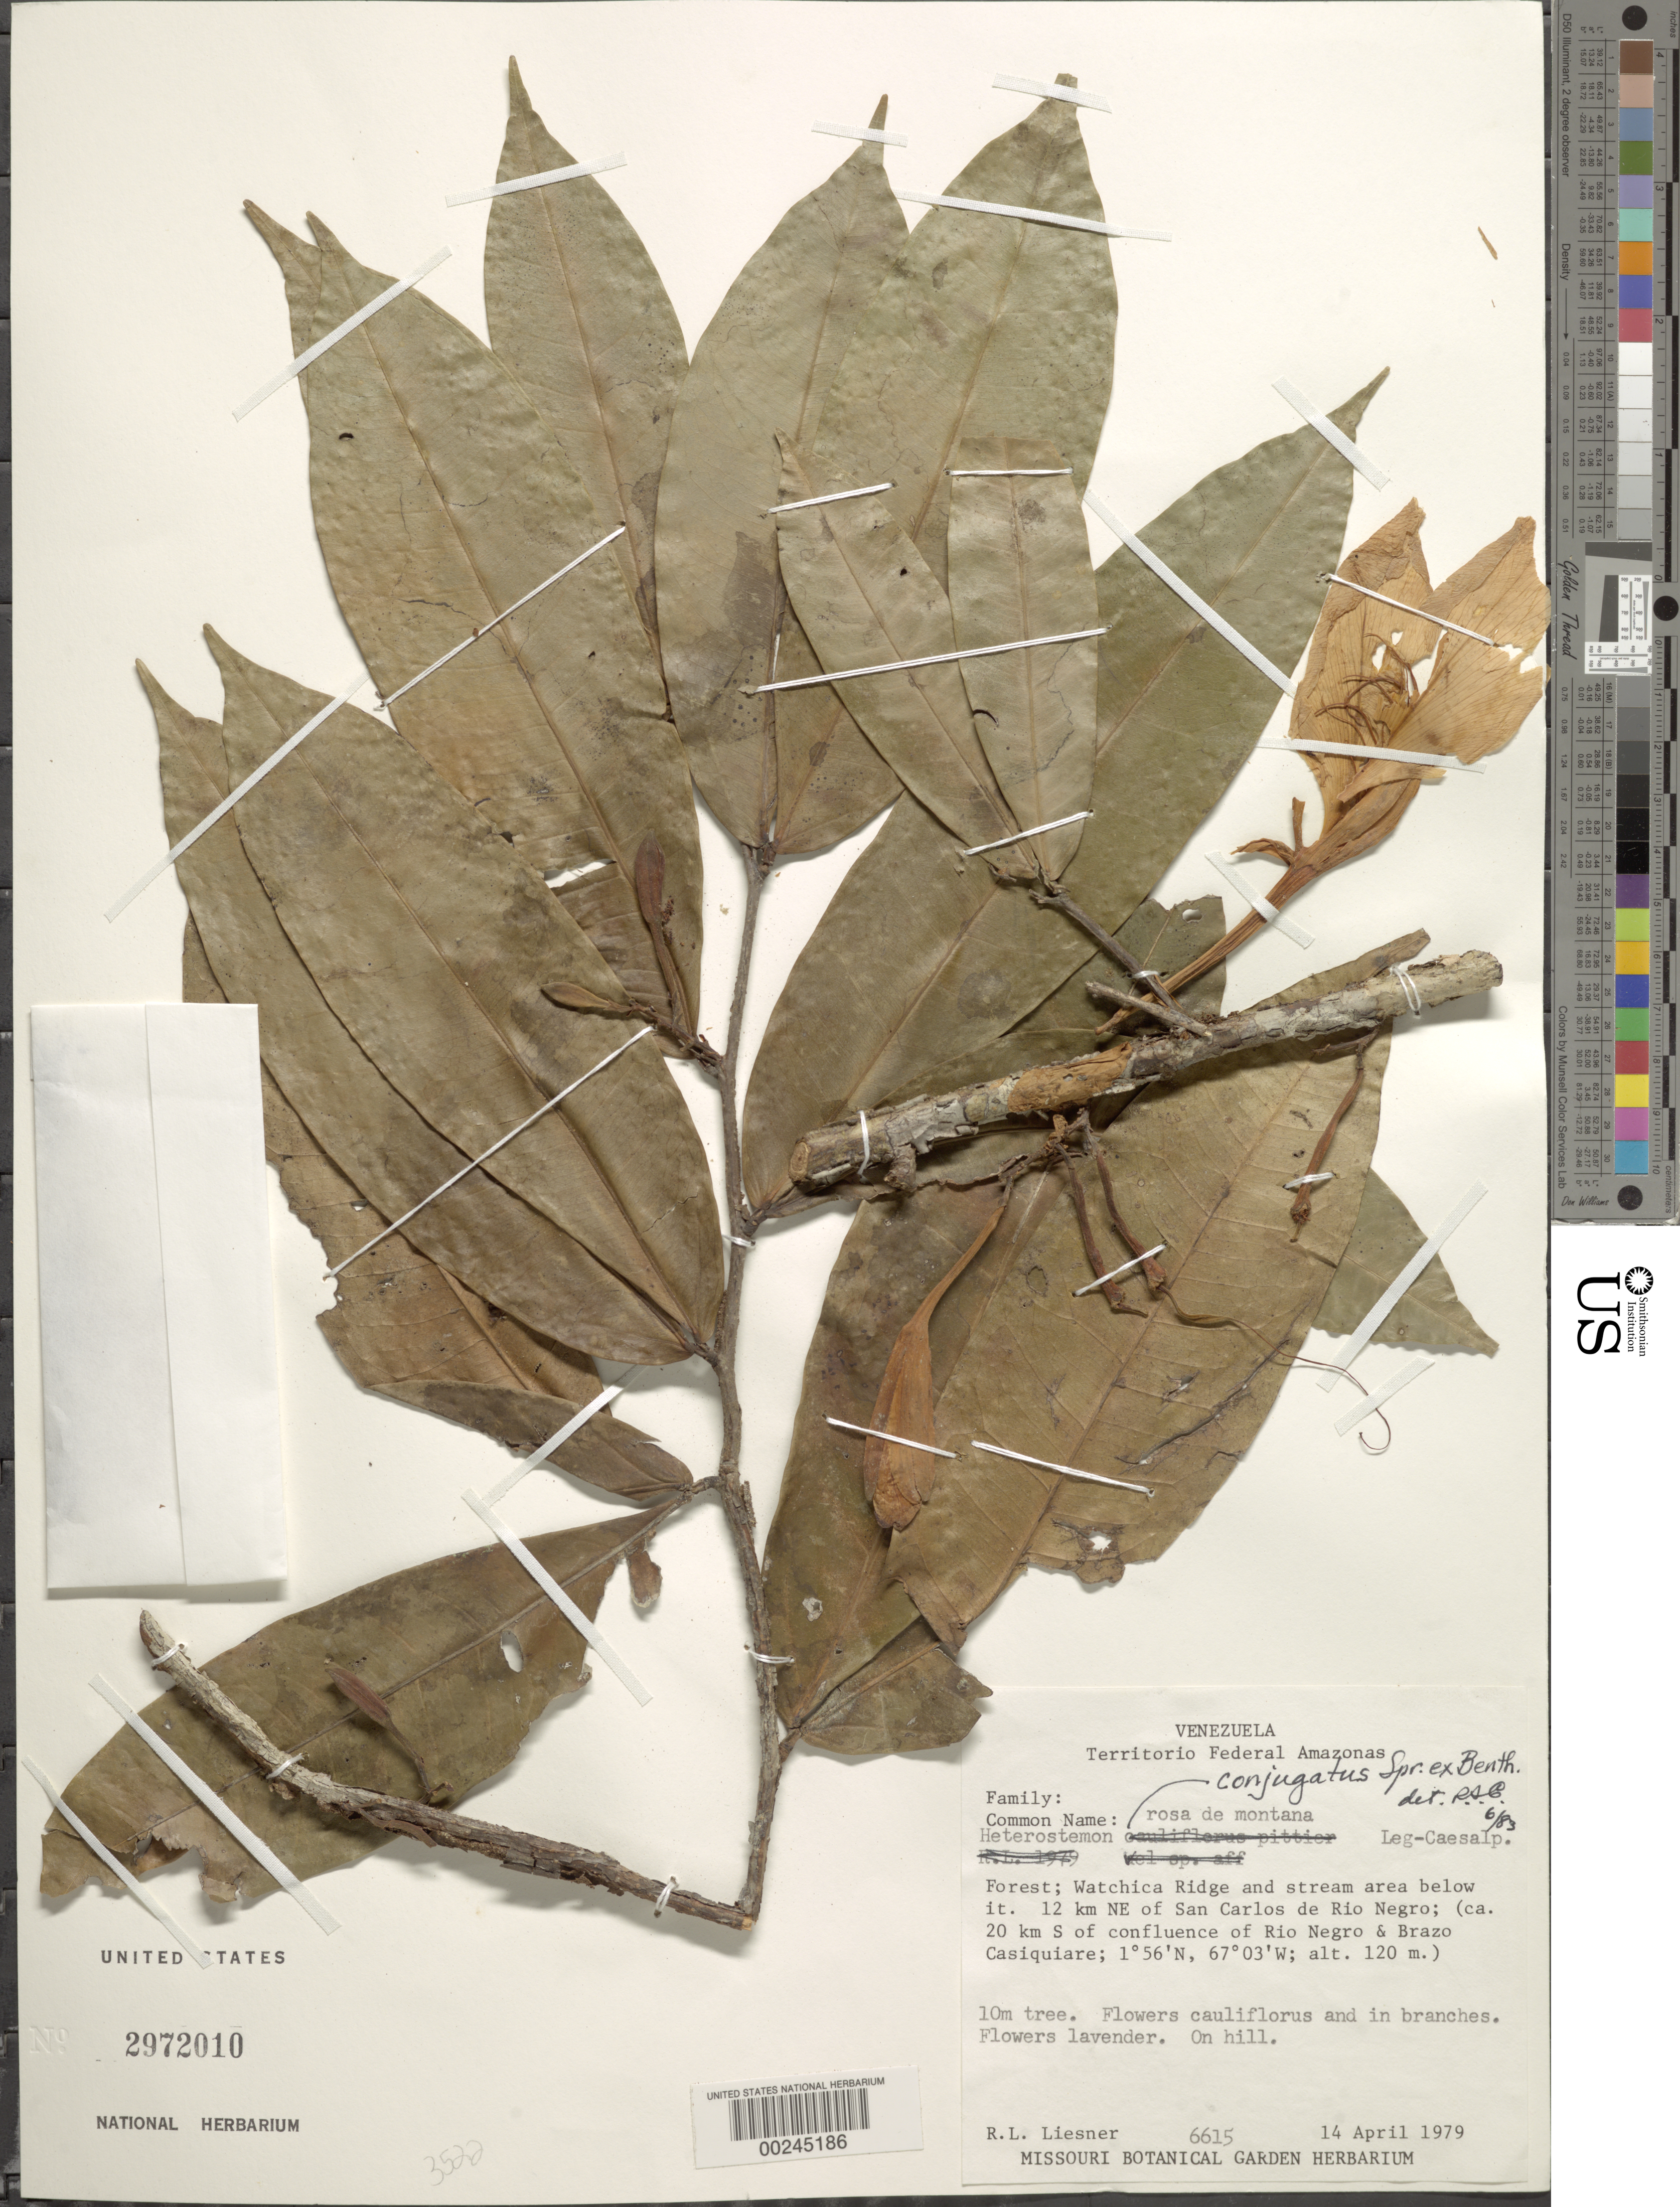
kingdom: Plantae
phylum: Tracheophyta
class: Magnoliopsida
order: Fabales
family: Fabaceae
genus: Heterostemon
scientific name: Heterostemon conjugatus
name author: Spruce ex Benth.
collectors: R. L. Liesner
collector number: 6615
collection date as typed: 14 Apr 1979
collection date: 1979-04-14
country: Venezuela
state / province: Amazonas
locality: Watchica ridge + stream area below it; 12 km ne of san carlos de rio negro (20 km s of confluence of rio negro + brazo casiquiare)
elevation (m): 120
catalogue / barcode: US 2972010